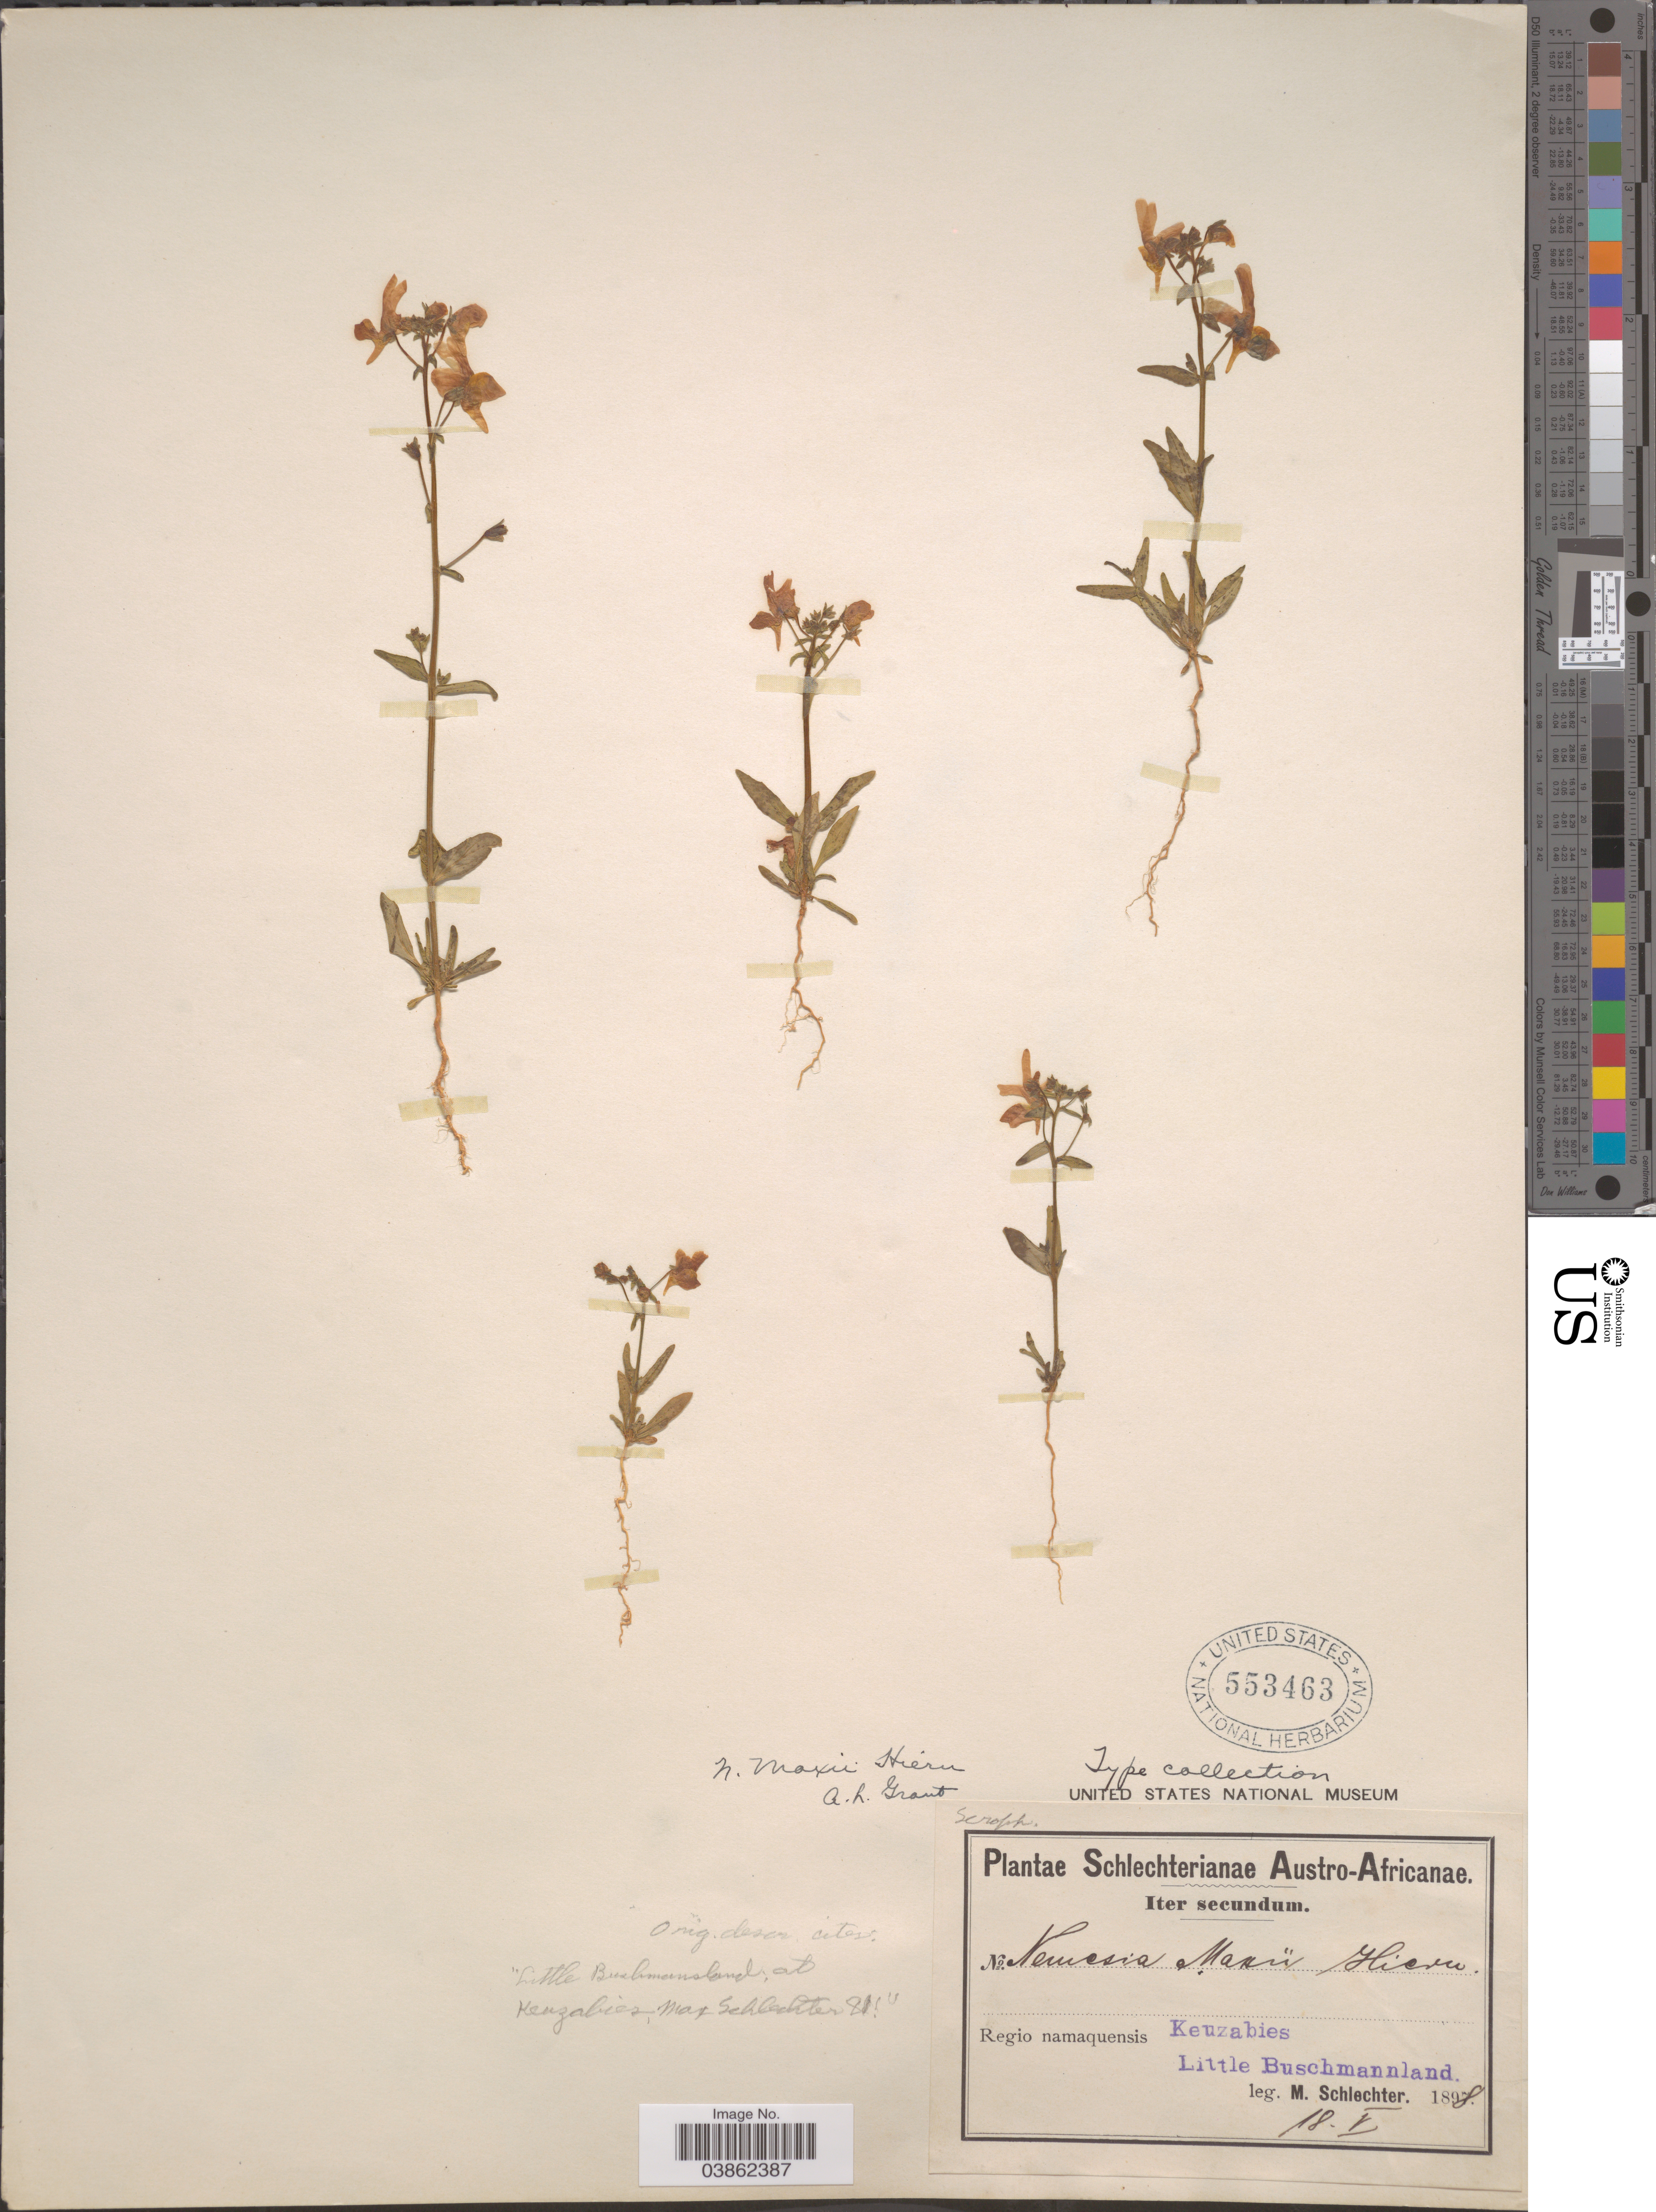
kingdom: Plantae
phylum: Tracheophyta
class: Magnoliopsida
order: Lamiales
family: Scrophulariaceae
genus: Nemesia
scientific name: Nemesia maxii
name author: Hiern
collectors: M. Schlechter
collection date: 1898-05-18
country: South Africa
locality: Austro-Africanae. Regio namaquensis. Keuzabies Little Buschmannland.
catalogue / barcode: US 553463